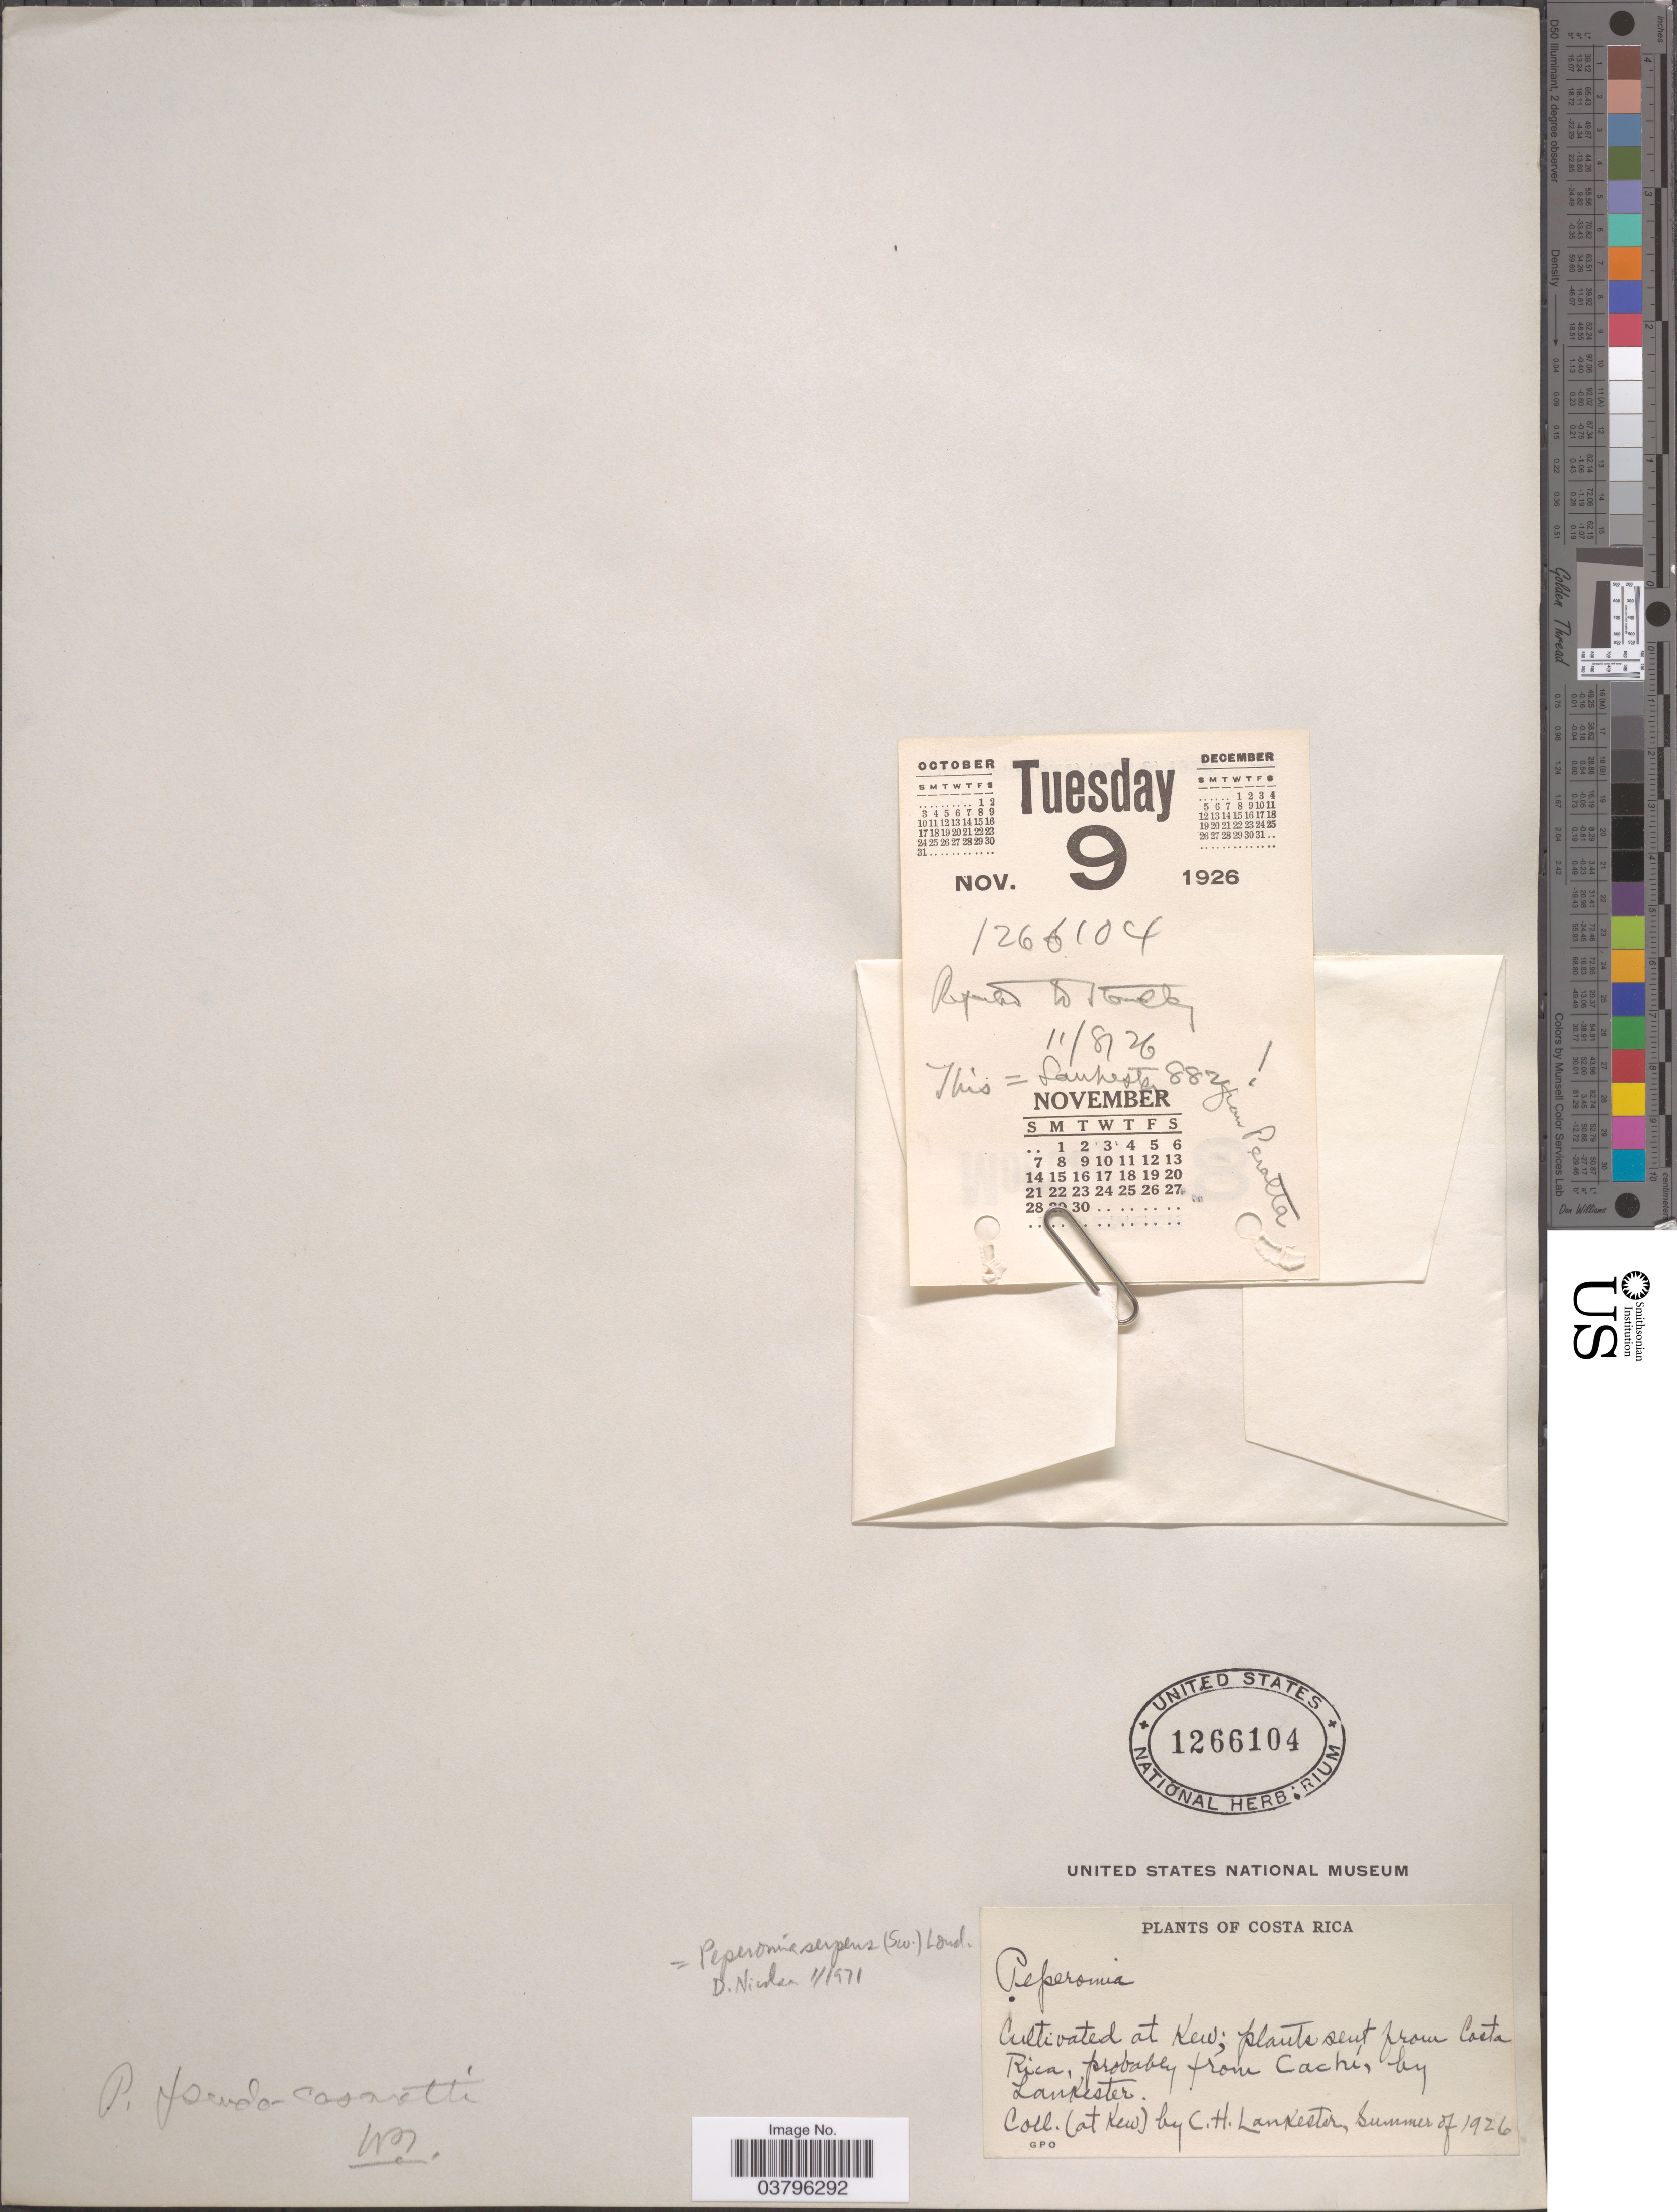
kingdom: Plantae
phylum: Tracheophyta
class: Magnoliopsida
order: Piperales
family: Piperaceae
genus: Peperomia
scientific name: Peperomia serpens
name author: (Sw.) Loudon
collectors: C. H. Lankester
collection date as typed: Summer of 1926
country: Costa Rica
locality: At Kew; plants sent from Costa Rica, probably from Cachí, by Lankester.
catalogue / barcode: US 1266104